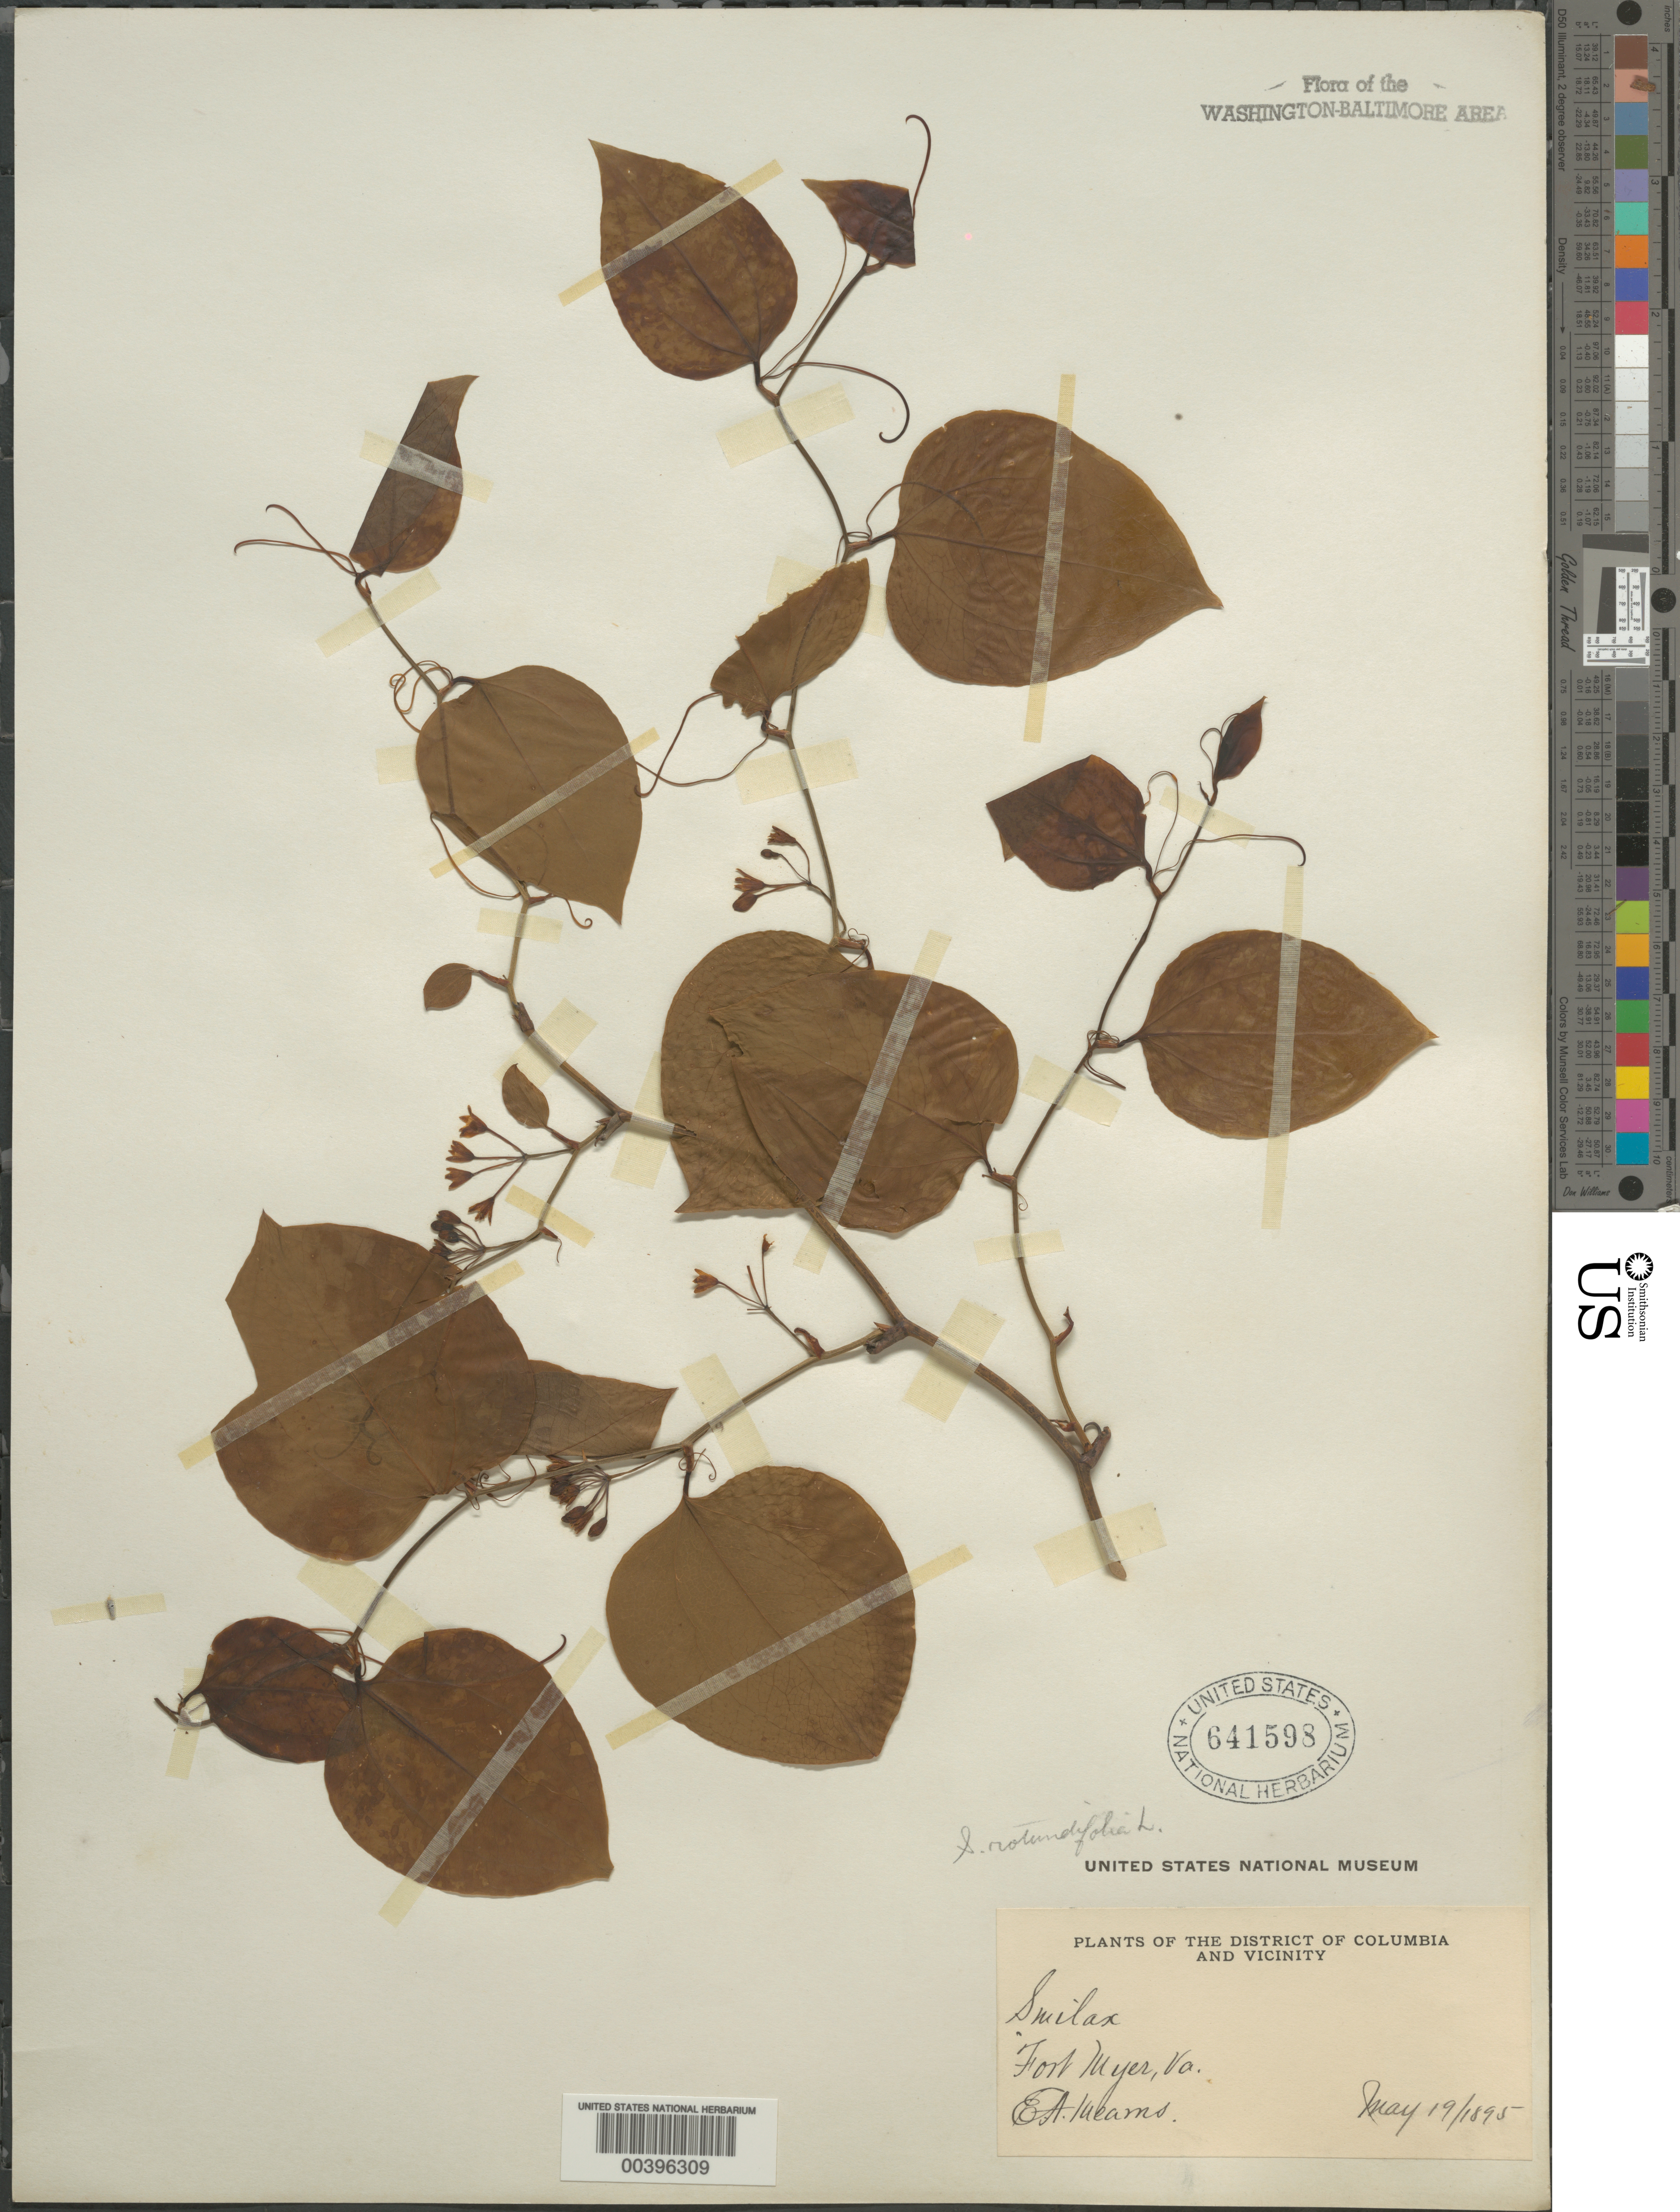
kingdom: Plantae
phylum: Tracheophyta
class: Liliopsida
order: Liliales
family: Smilacaceae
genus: Smilax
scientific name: Smilax rotundifolia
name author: L.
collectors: E. A. Mearns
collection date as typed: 19 May 1895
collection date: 1895-05-19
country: United States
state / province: Virginia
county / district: Arlington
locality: Fort Myers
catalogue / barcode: US 641598